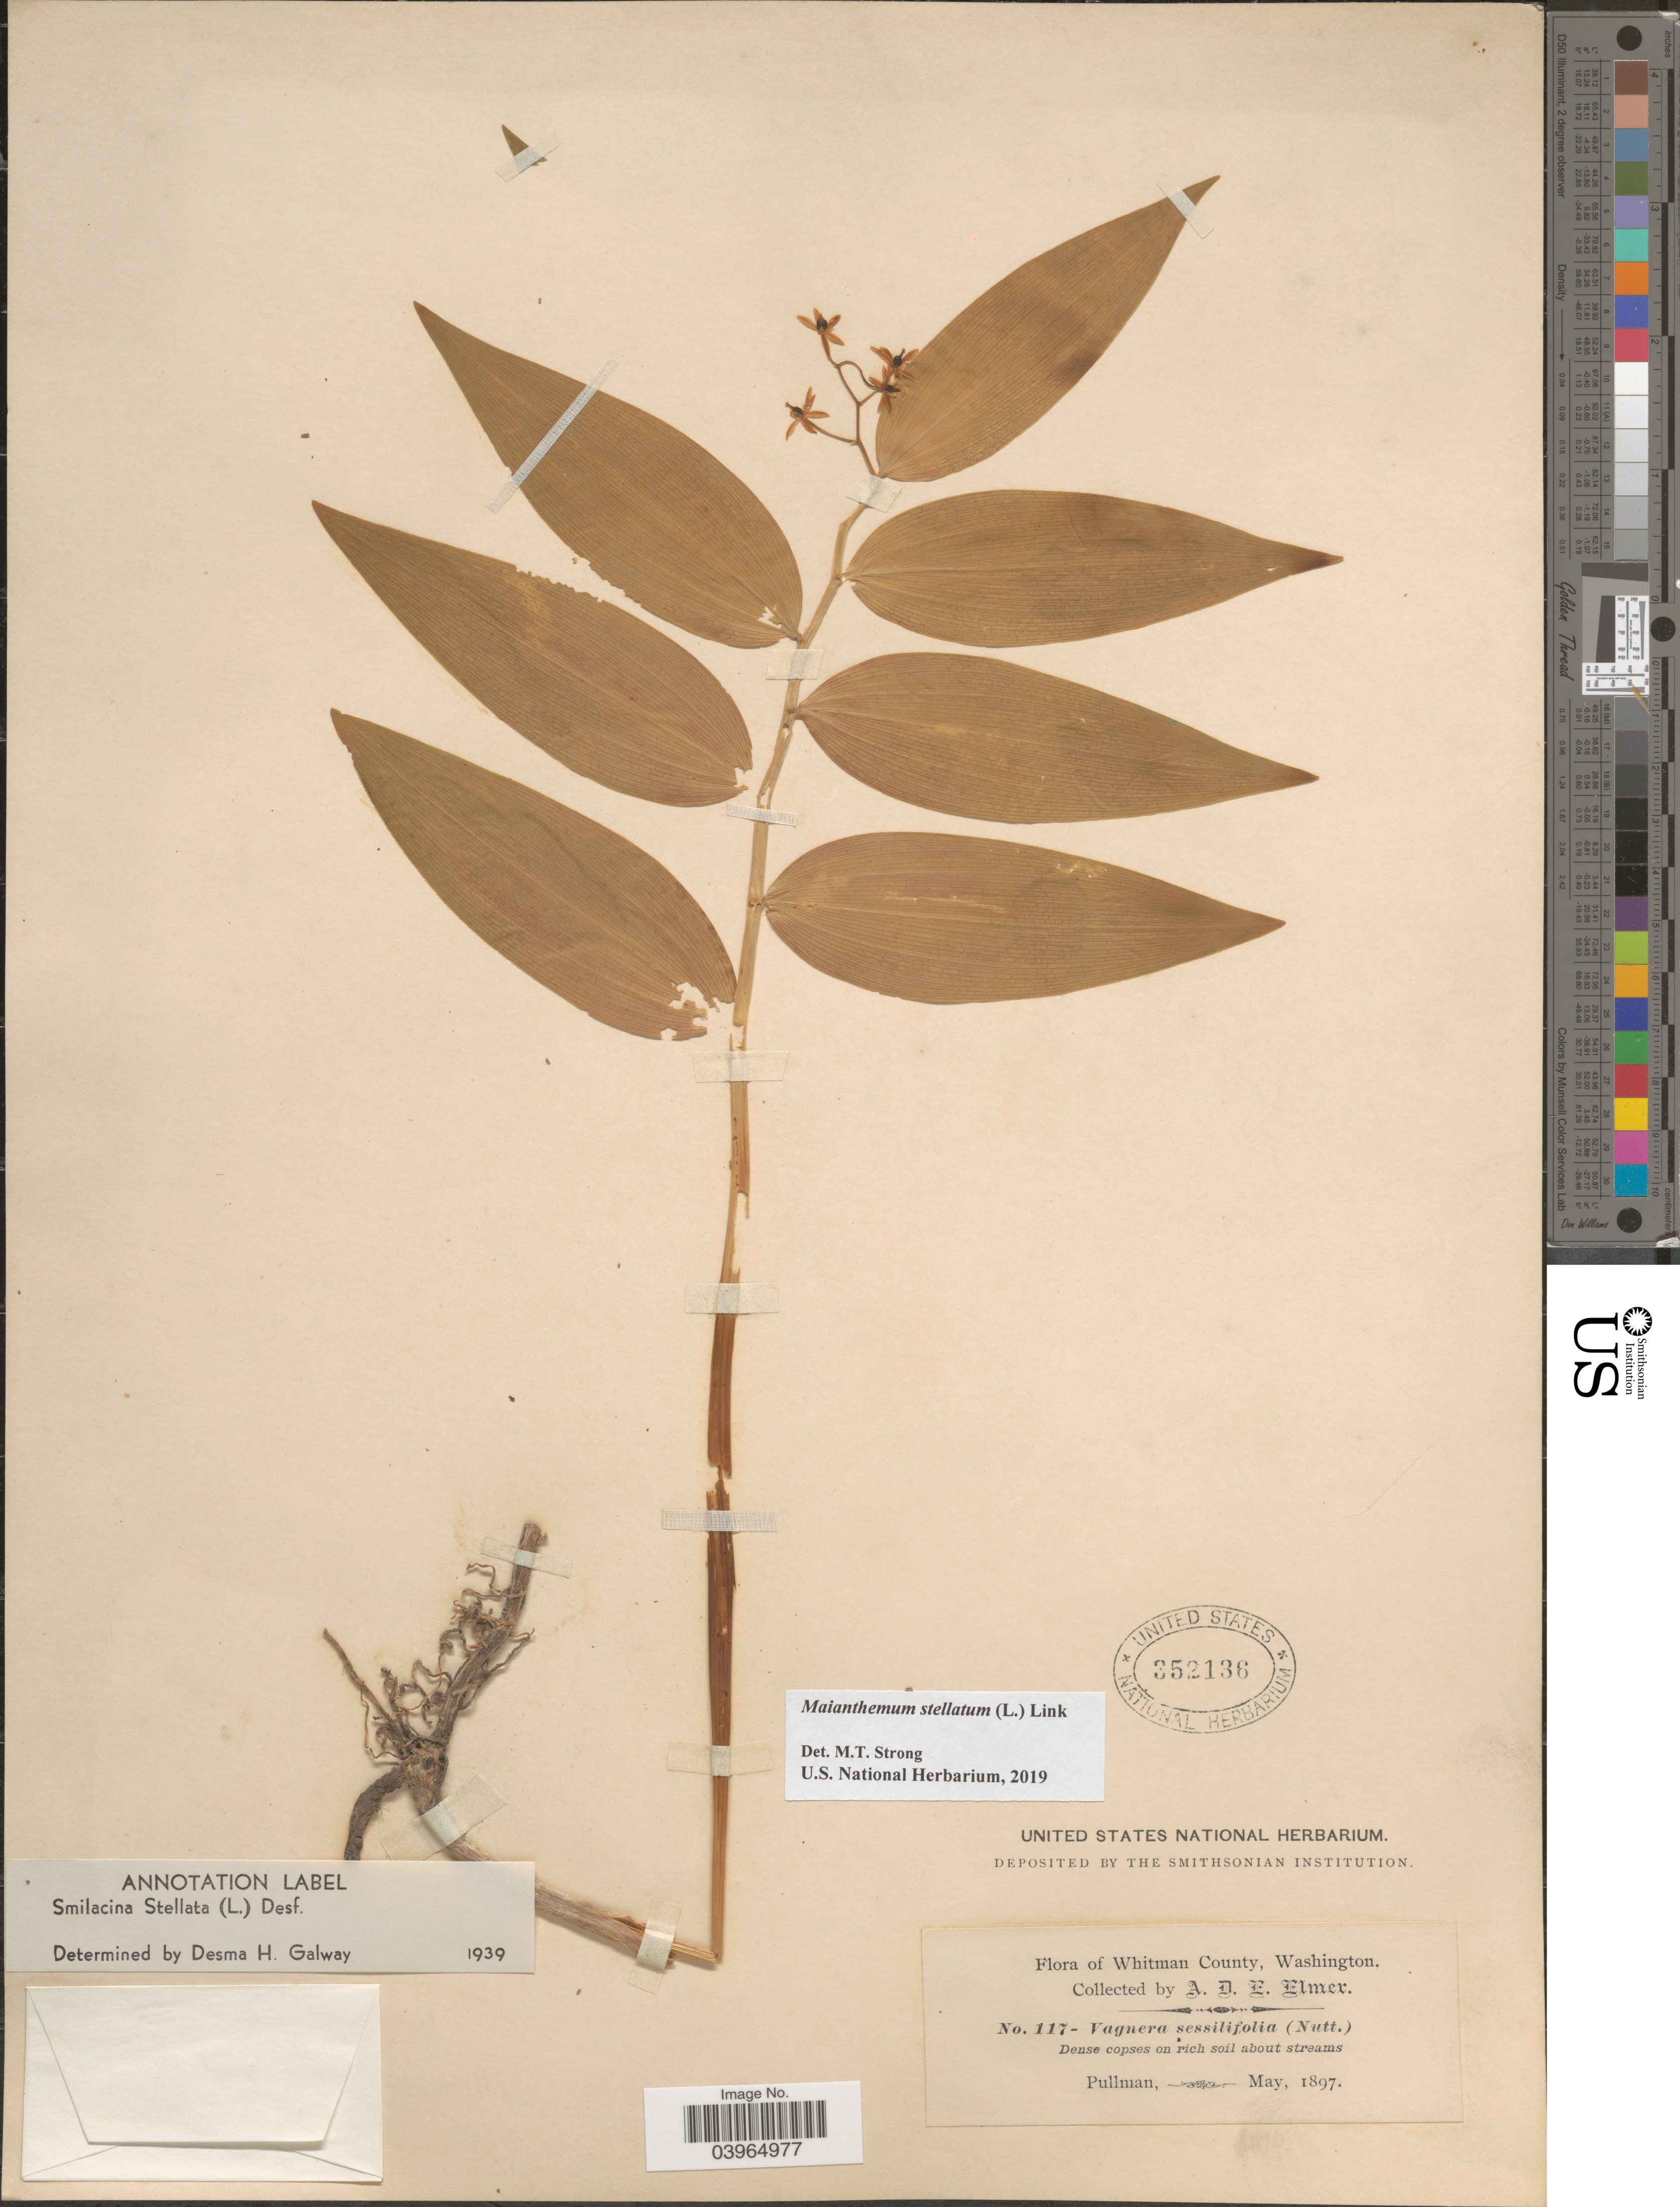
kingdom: Plantae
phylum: Tracheophyta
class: Liliopsida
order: Asparagales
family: Asparagaceae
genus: Maianthemum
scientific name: Maianthemum stellatum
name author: (L.) Link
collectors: A. D. E. Elmer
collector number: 117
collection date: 1897-05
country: United States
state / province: Washington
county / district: Whitman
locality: Whitman County. Pullman.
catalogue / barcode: US 352136